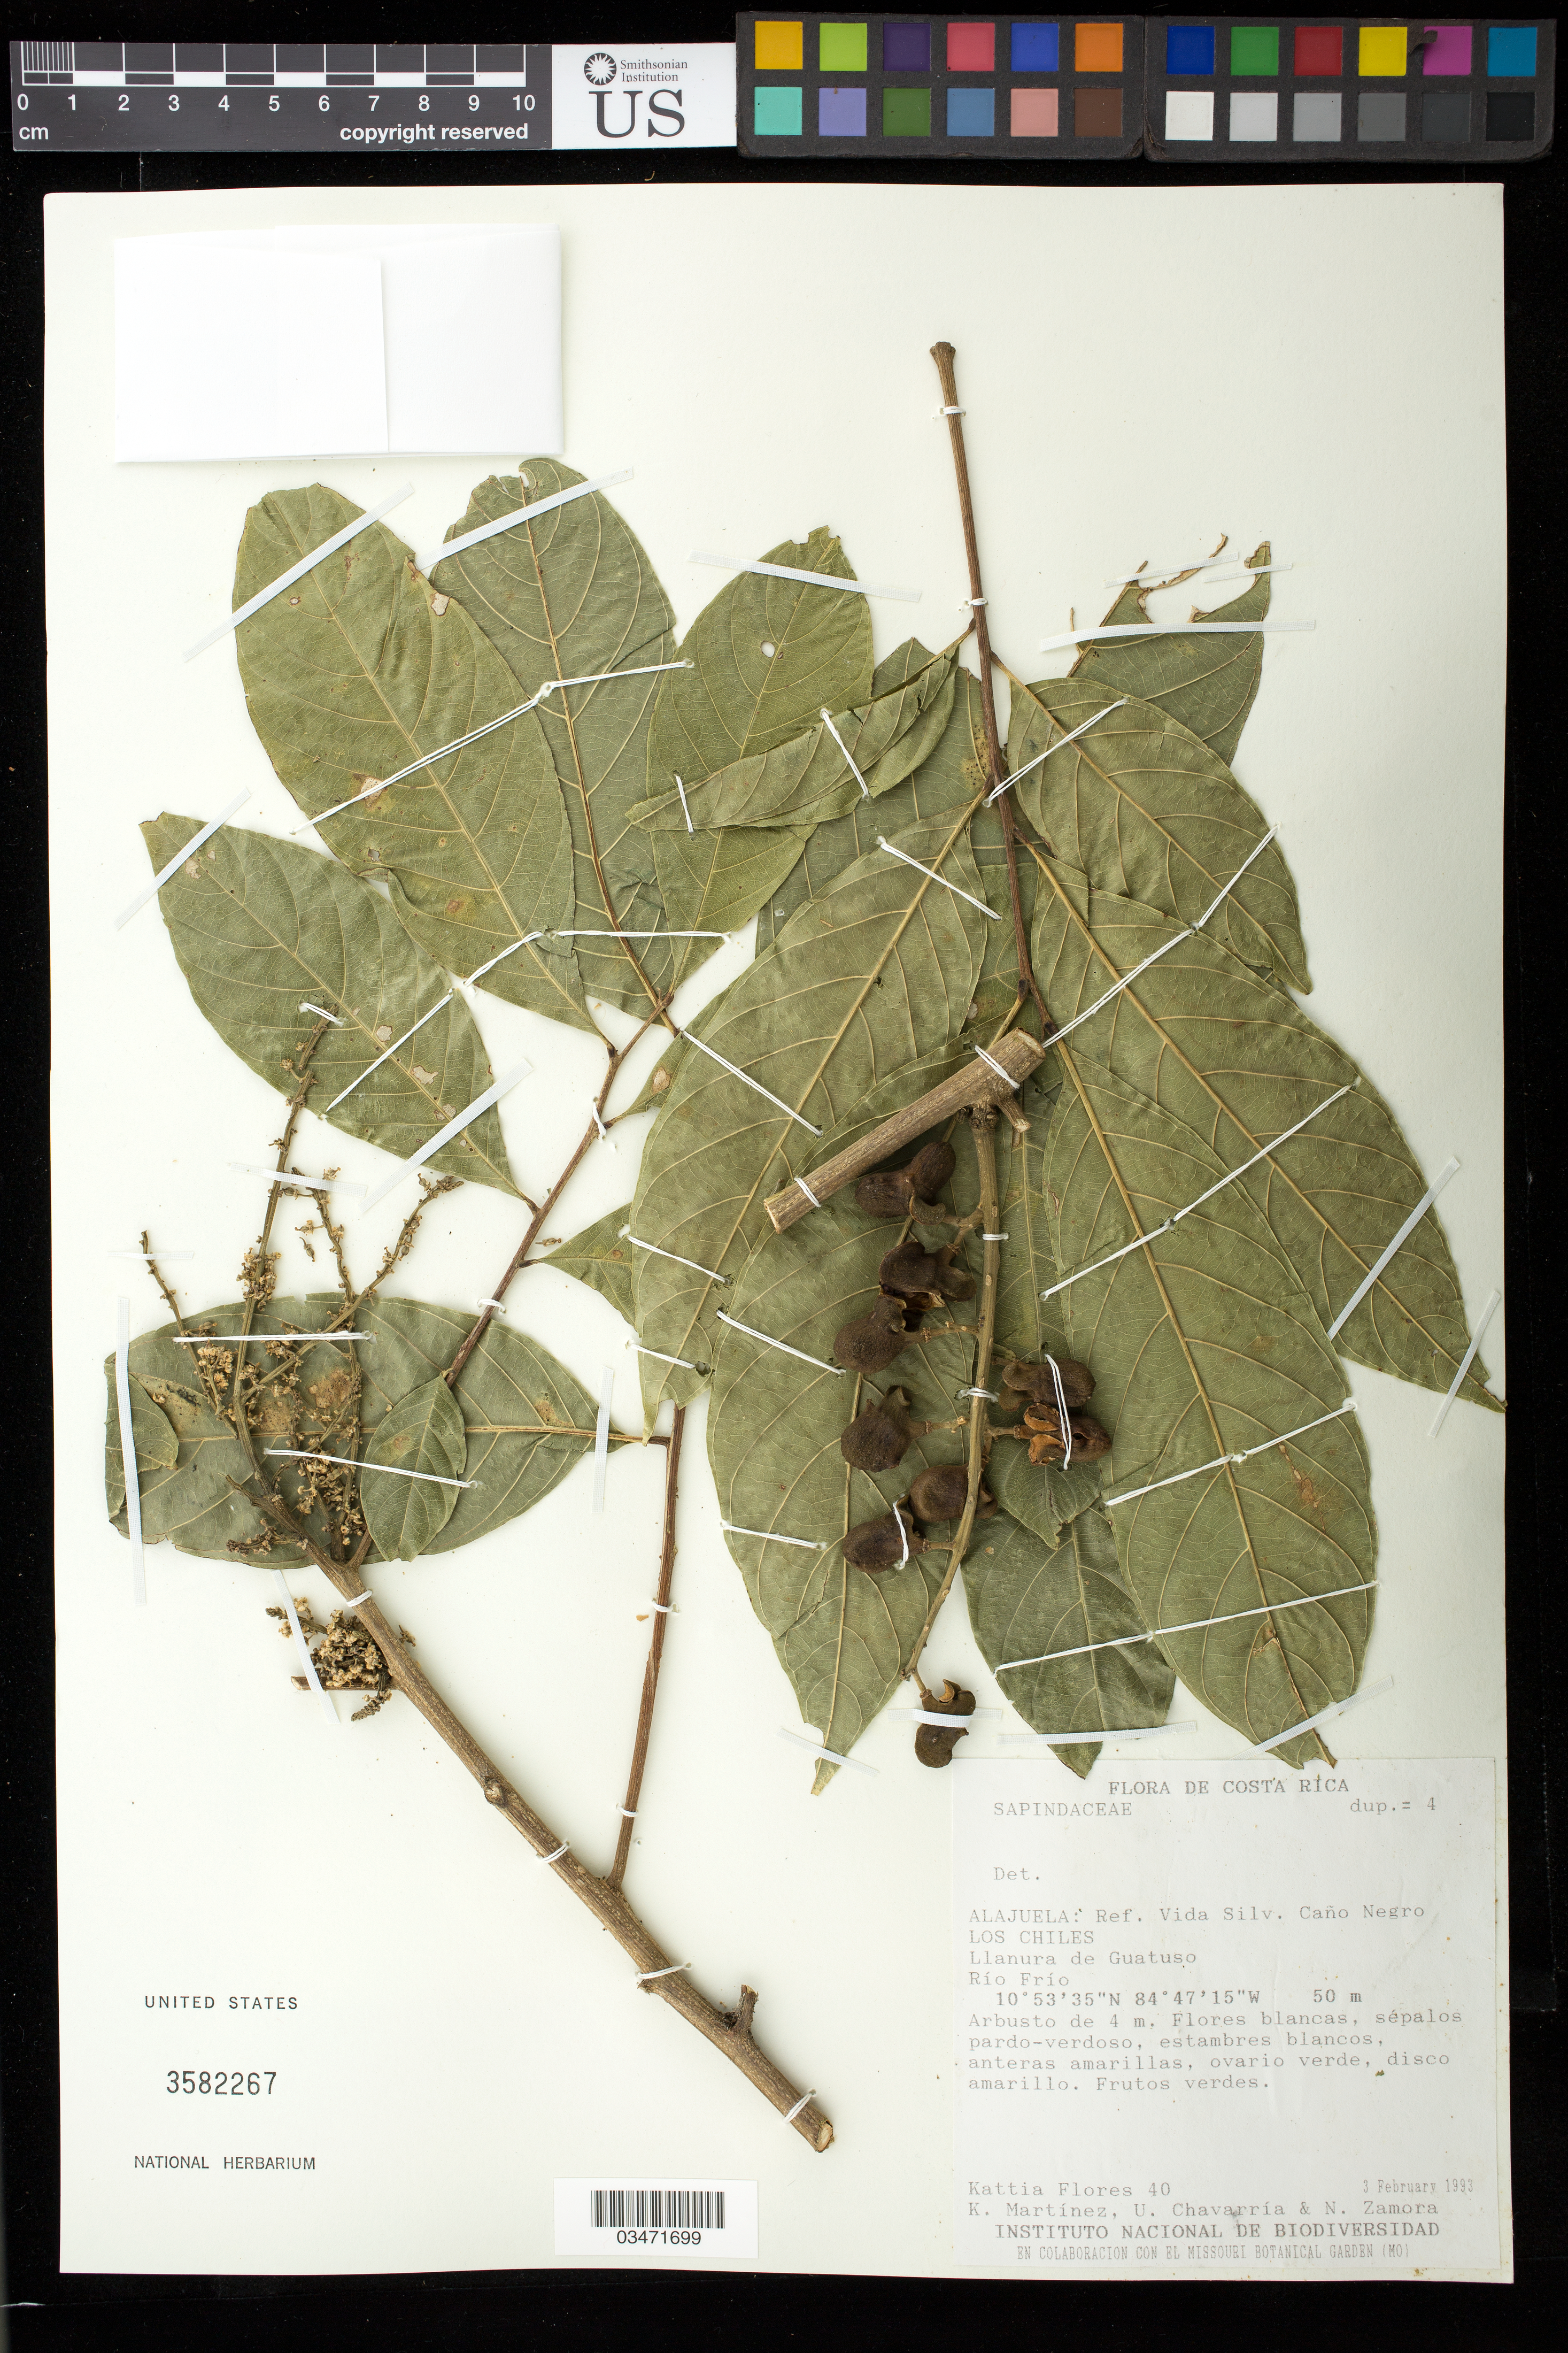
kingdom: Plantae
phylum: Tracheophyta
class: Magnoliopsida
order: Sapindales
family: Sapindaceae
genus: Matayba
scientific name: Matayba glaberrima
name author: Radlk.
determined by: Acevedo-Rodriguez, P., (US), Smithsonian Institution - National Museum of Natural History (UNITED STATES)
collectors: K. Flores, K. Martínez, U. Chavarría & N. Zamora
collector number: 40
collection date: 1993-02-03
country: Costa Rica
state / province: Alajuela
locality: Ref. Vida Silv. Caño Negro. Los Chiles. Llanura de Guatuso. Río Frío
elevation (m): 50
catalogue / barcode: US 3582267